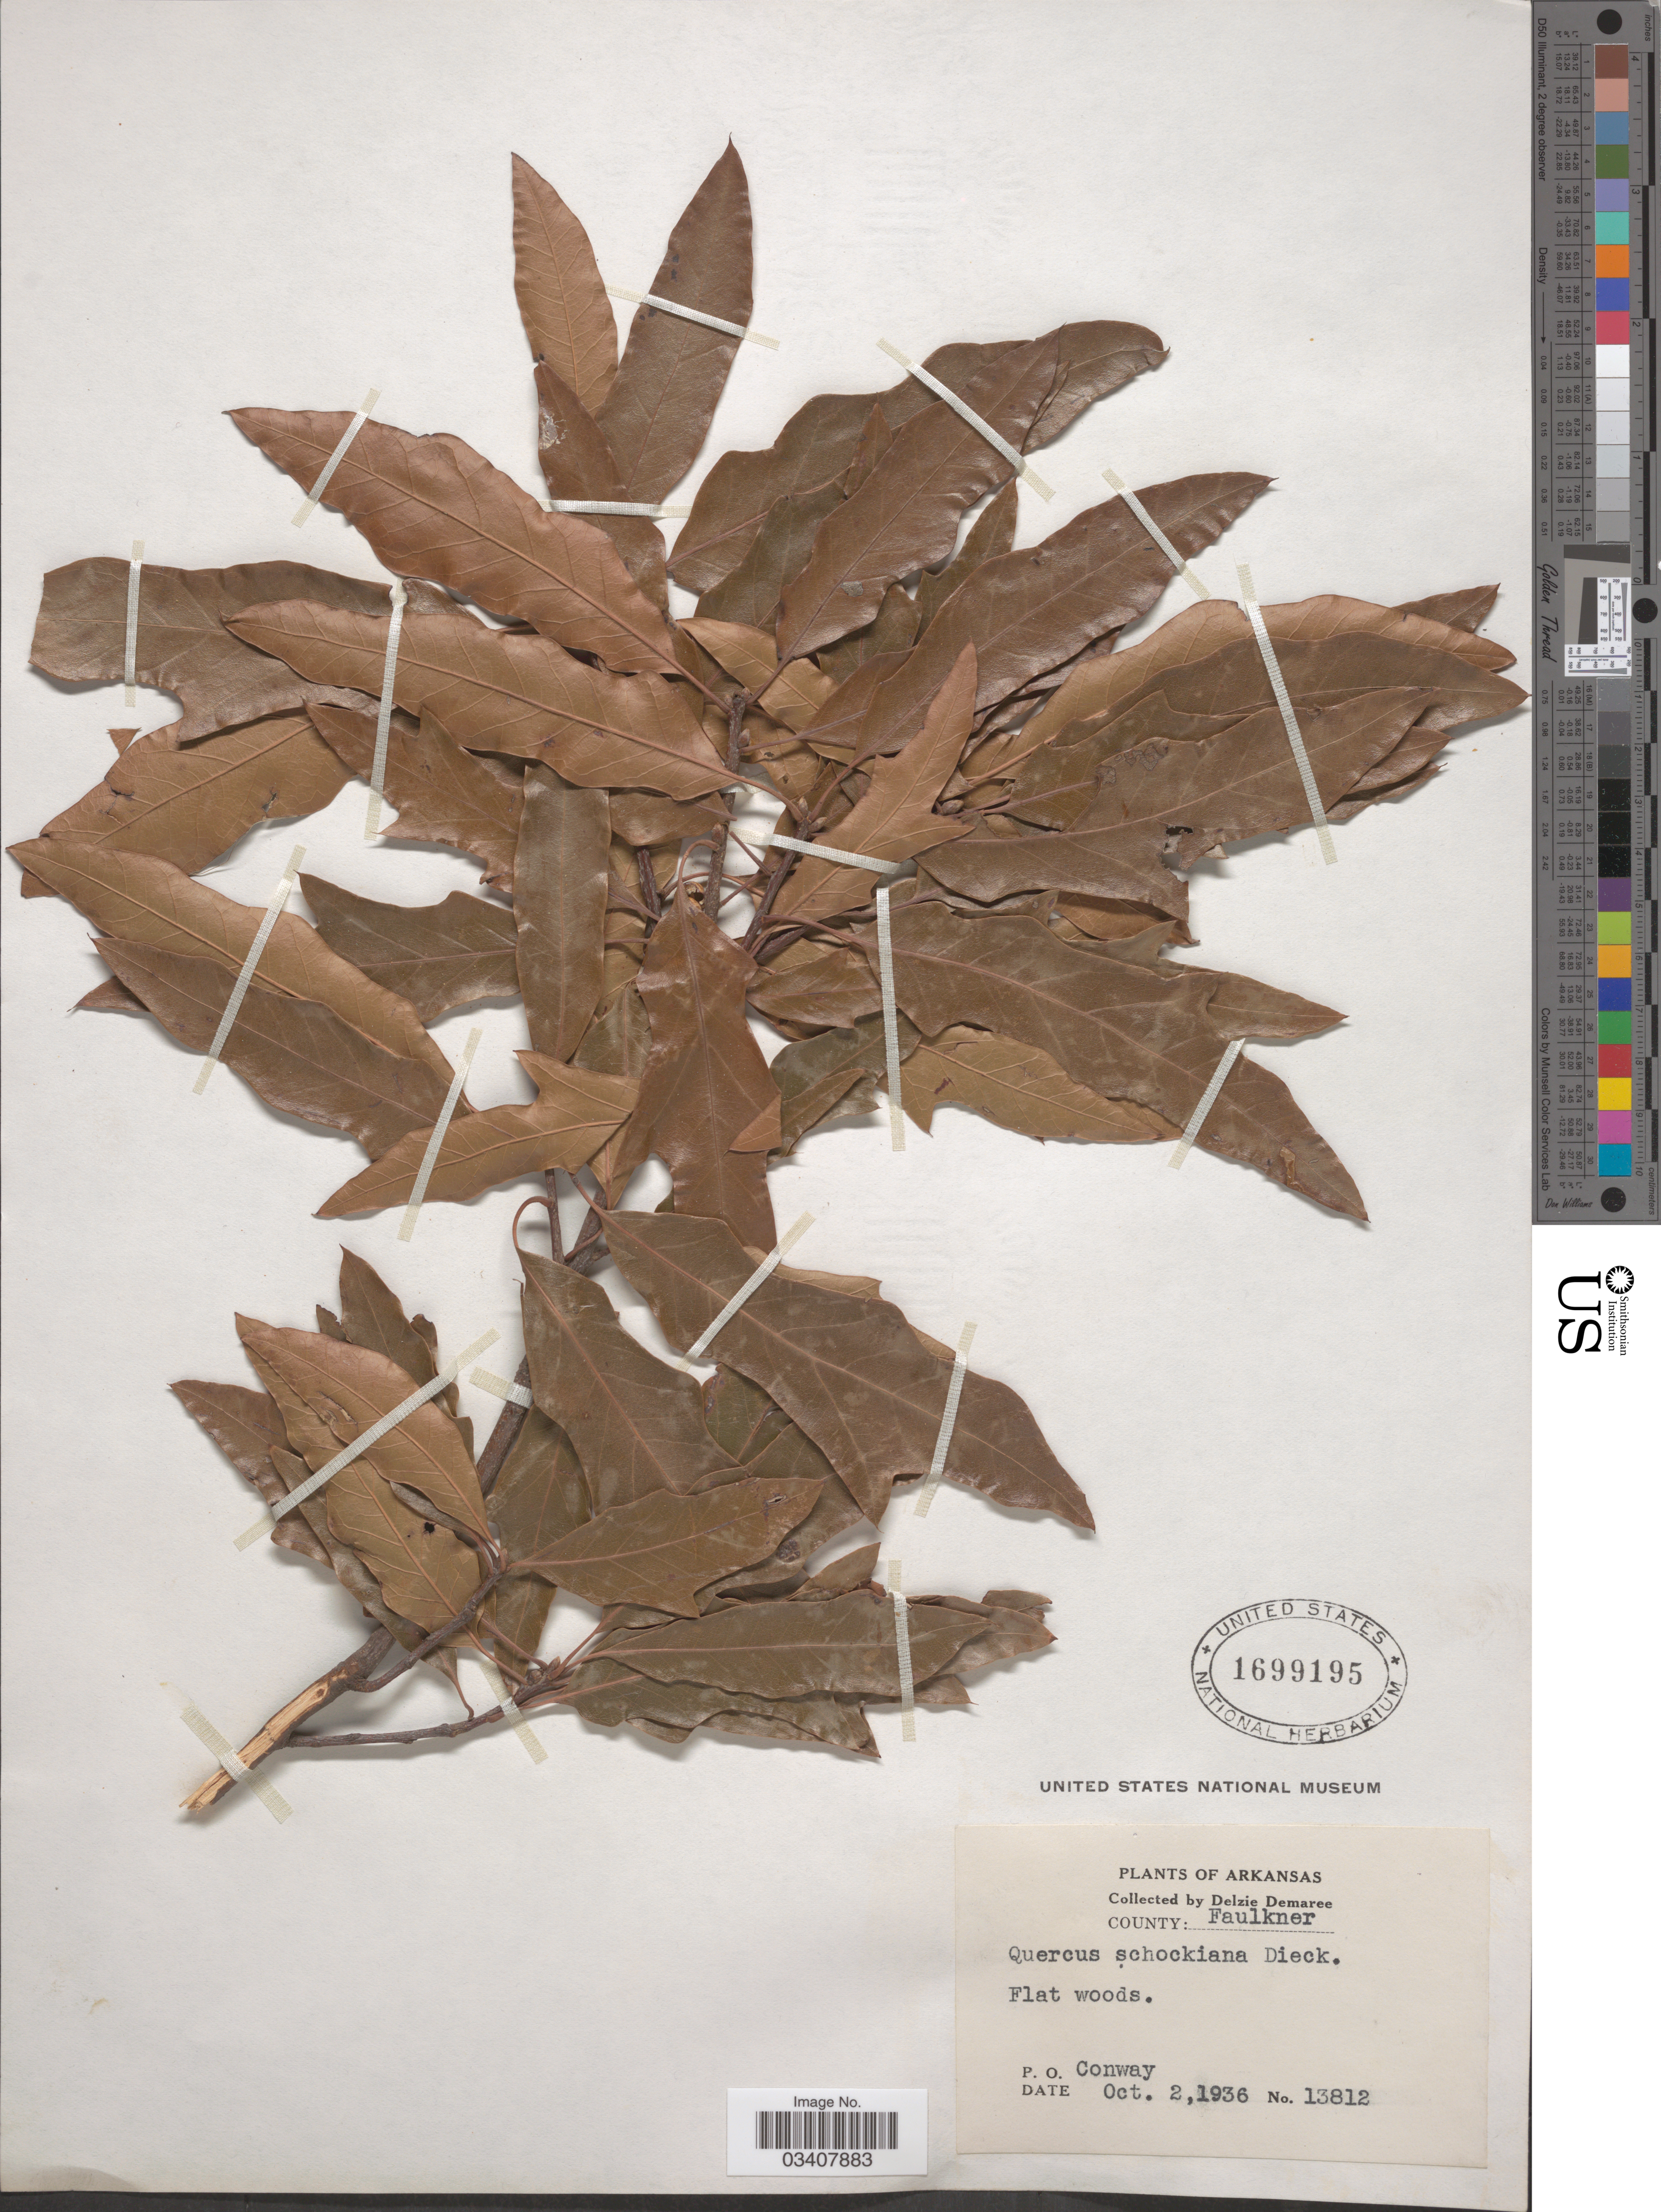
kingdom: Plantae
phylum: Tracheophyta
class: Magnoliopsida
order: Fagales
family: Fagaceae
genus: Quercus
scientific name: Quercus palustris x Q. phellos L.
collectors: D. Demaree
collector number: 13812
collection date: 1936-10-02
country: United States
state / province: Arkansas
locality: County: Faulkner. Flat woods. P. O. Conway.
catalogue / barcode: US 1699195